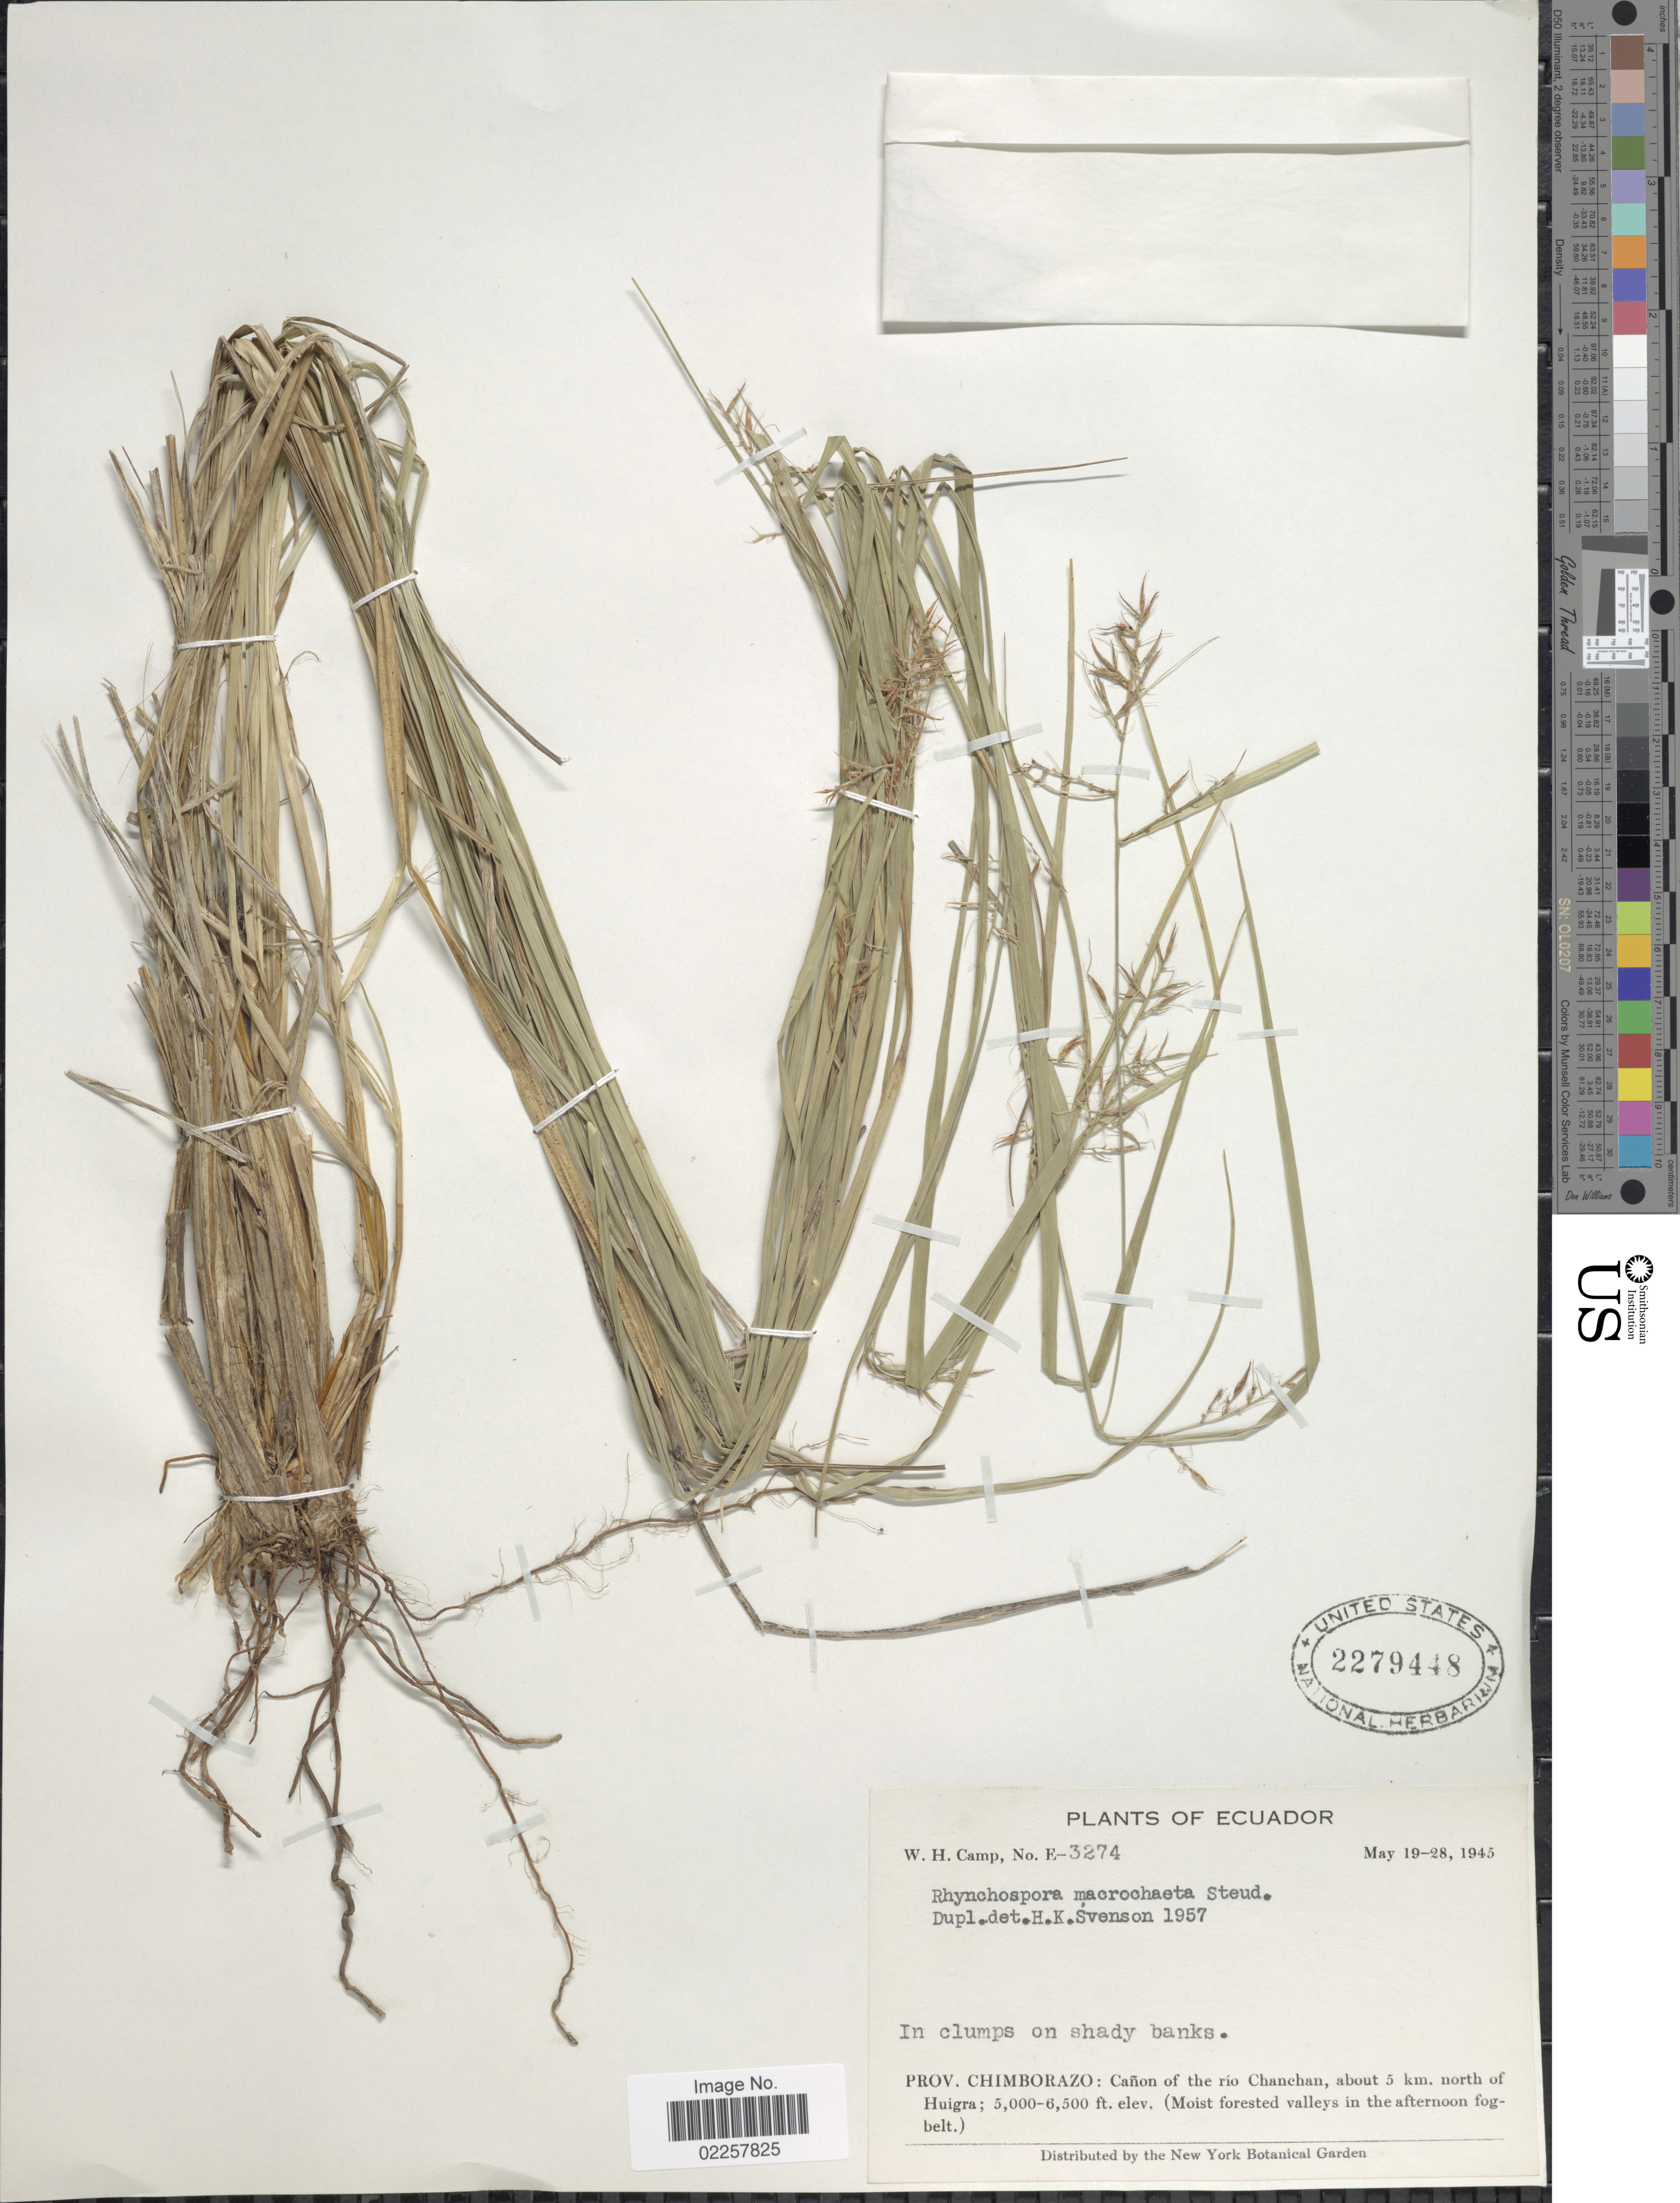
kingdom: Plantae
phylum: Tracheophyta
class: Liliopsida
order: Poales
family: Cyperaceae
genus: Rhynchospora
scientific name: Rhynchospora sp.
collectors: W. H. Camp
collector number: E-3274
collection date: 1945-05-19/1945-05-28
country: Ecuador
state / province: Chimborazo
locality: Prov. Chimborazo: Canon of the rio Chanchan, about 5 km. north of Huigra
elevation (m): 1524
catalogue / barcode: US 2279448